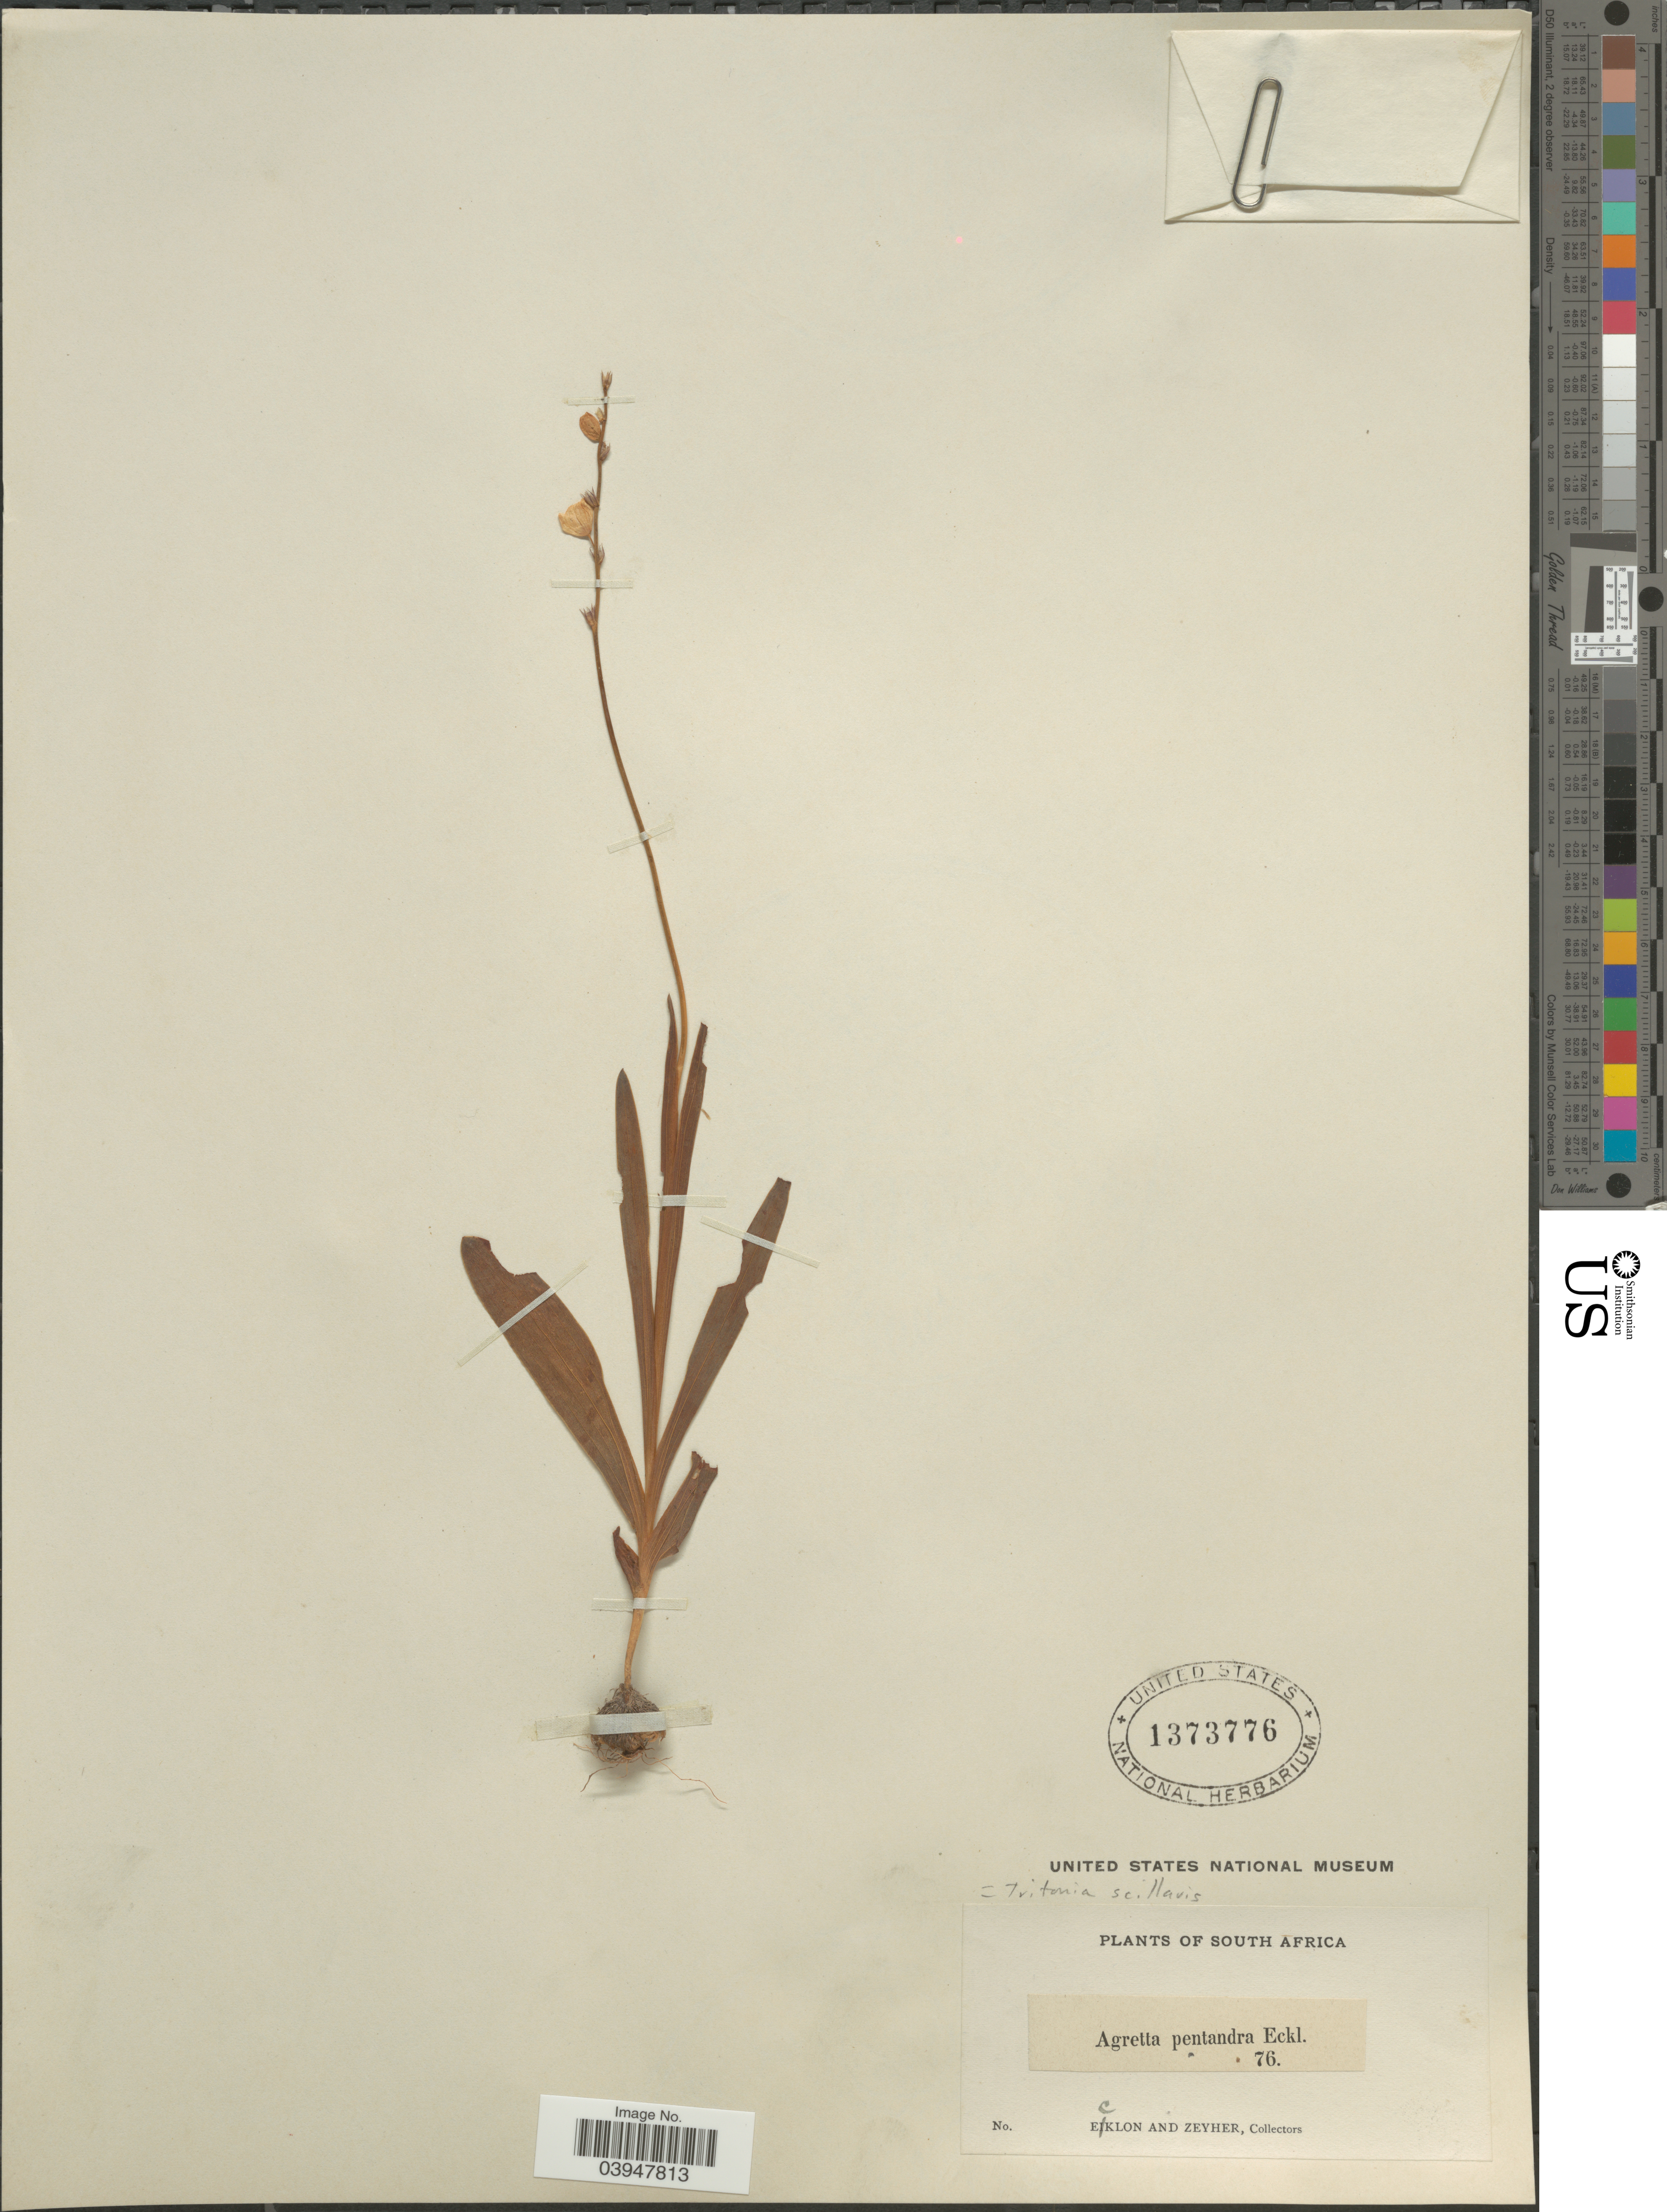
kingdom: Plantae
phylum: Tracheophyta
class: Liliopsida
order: Asparagales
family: Iridaceae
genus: Tritonia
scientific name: Tritonia scillaris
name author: (L.) Baker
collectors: -. Ecklon & -. Zeyher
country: South Africa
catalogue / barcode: US 1373776